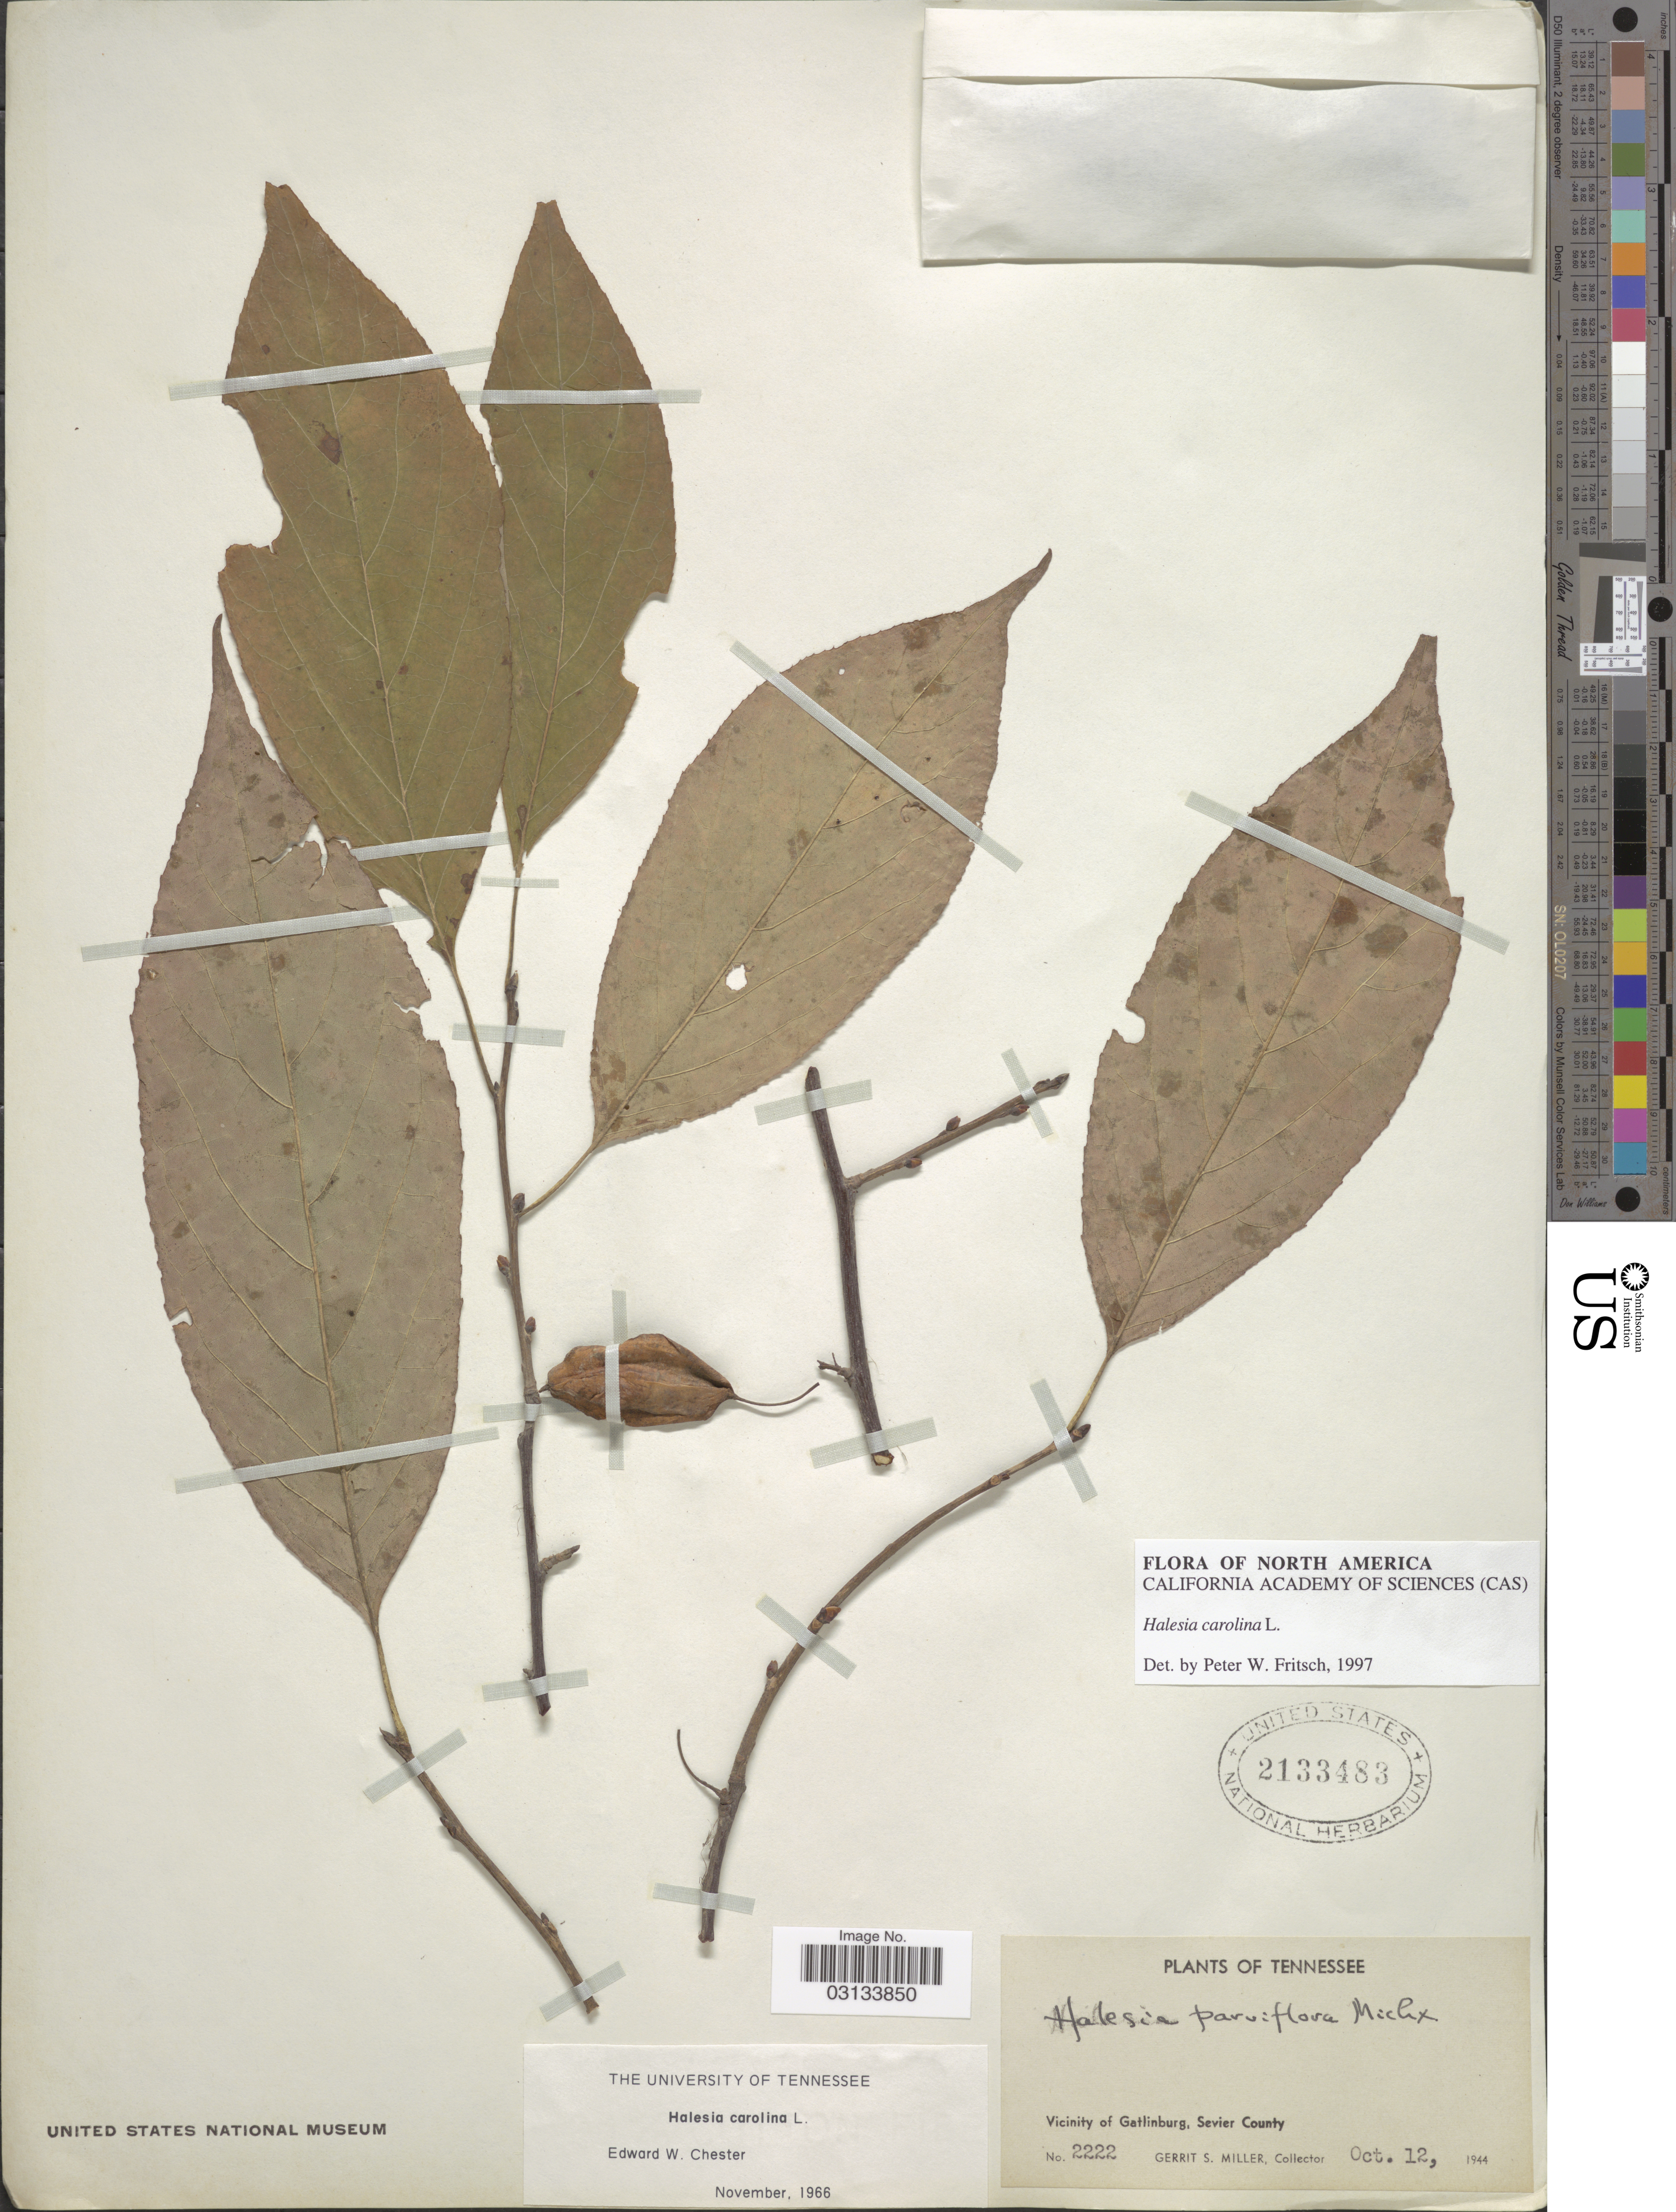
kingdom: Plantae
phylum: Tracheophyta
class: Magnoliopsida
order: Ericales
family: Styracaceae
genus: Halesia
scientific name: Halesia carolina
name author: L.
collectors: G. S. Miller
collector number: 2222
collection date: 1944-10-12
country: United States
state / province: Tennessee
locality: Vicinity of Gatlinburg, Sevier County.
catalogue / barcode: US 2133483